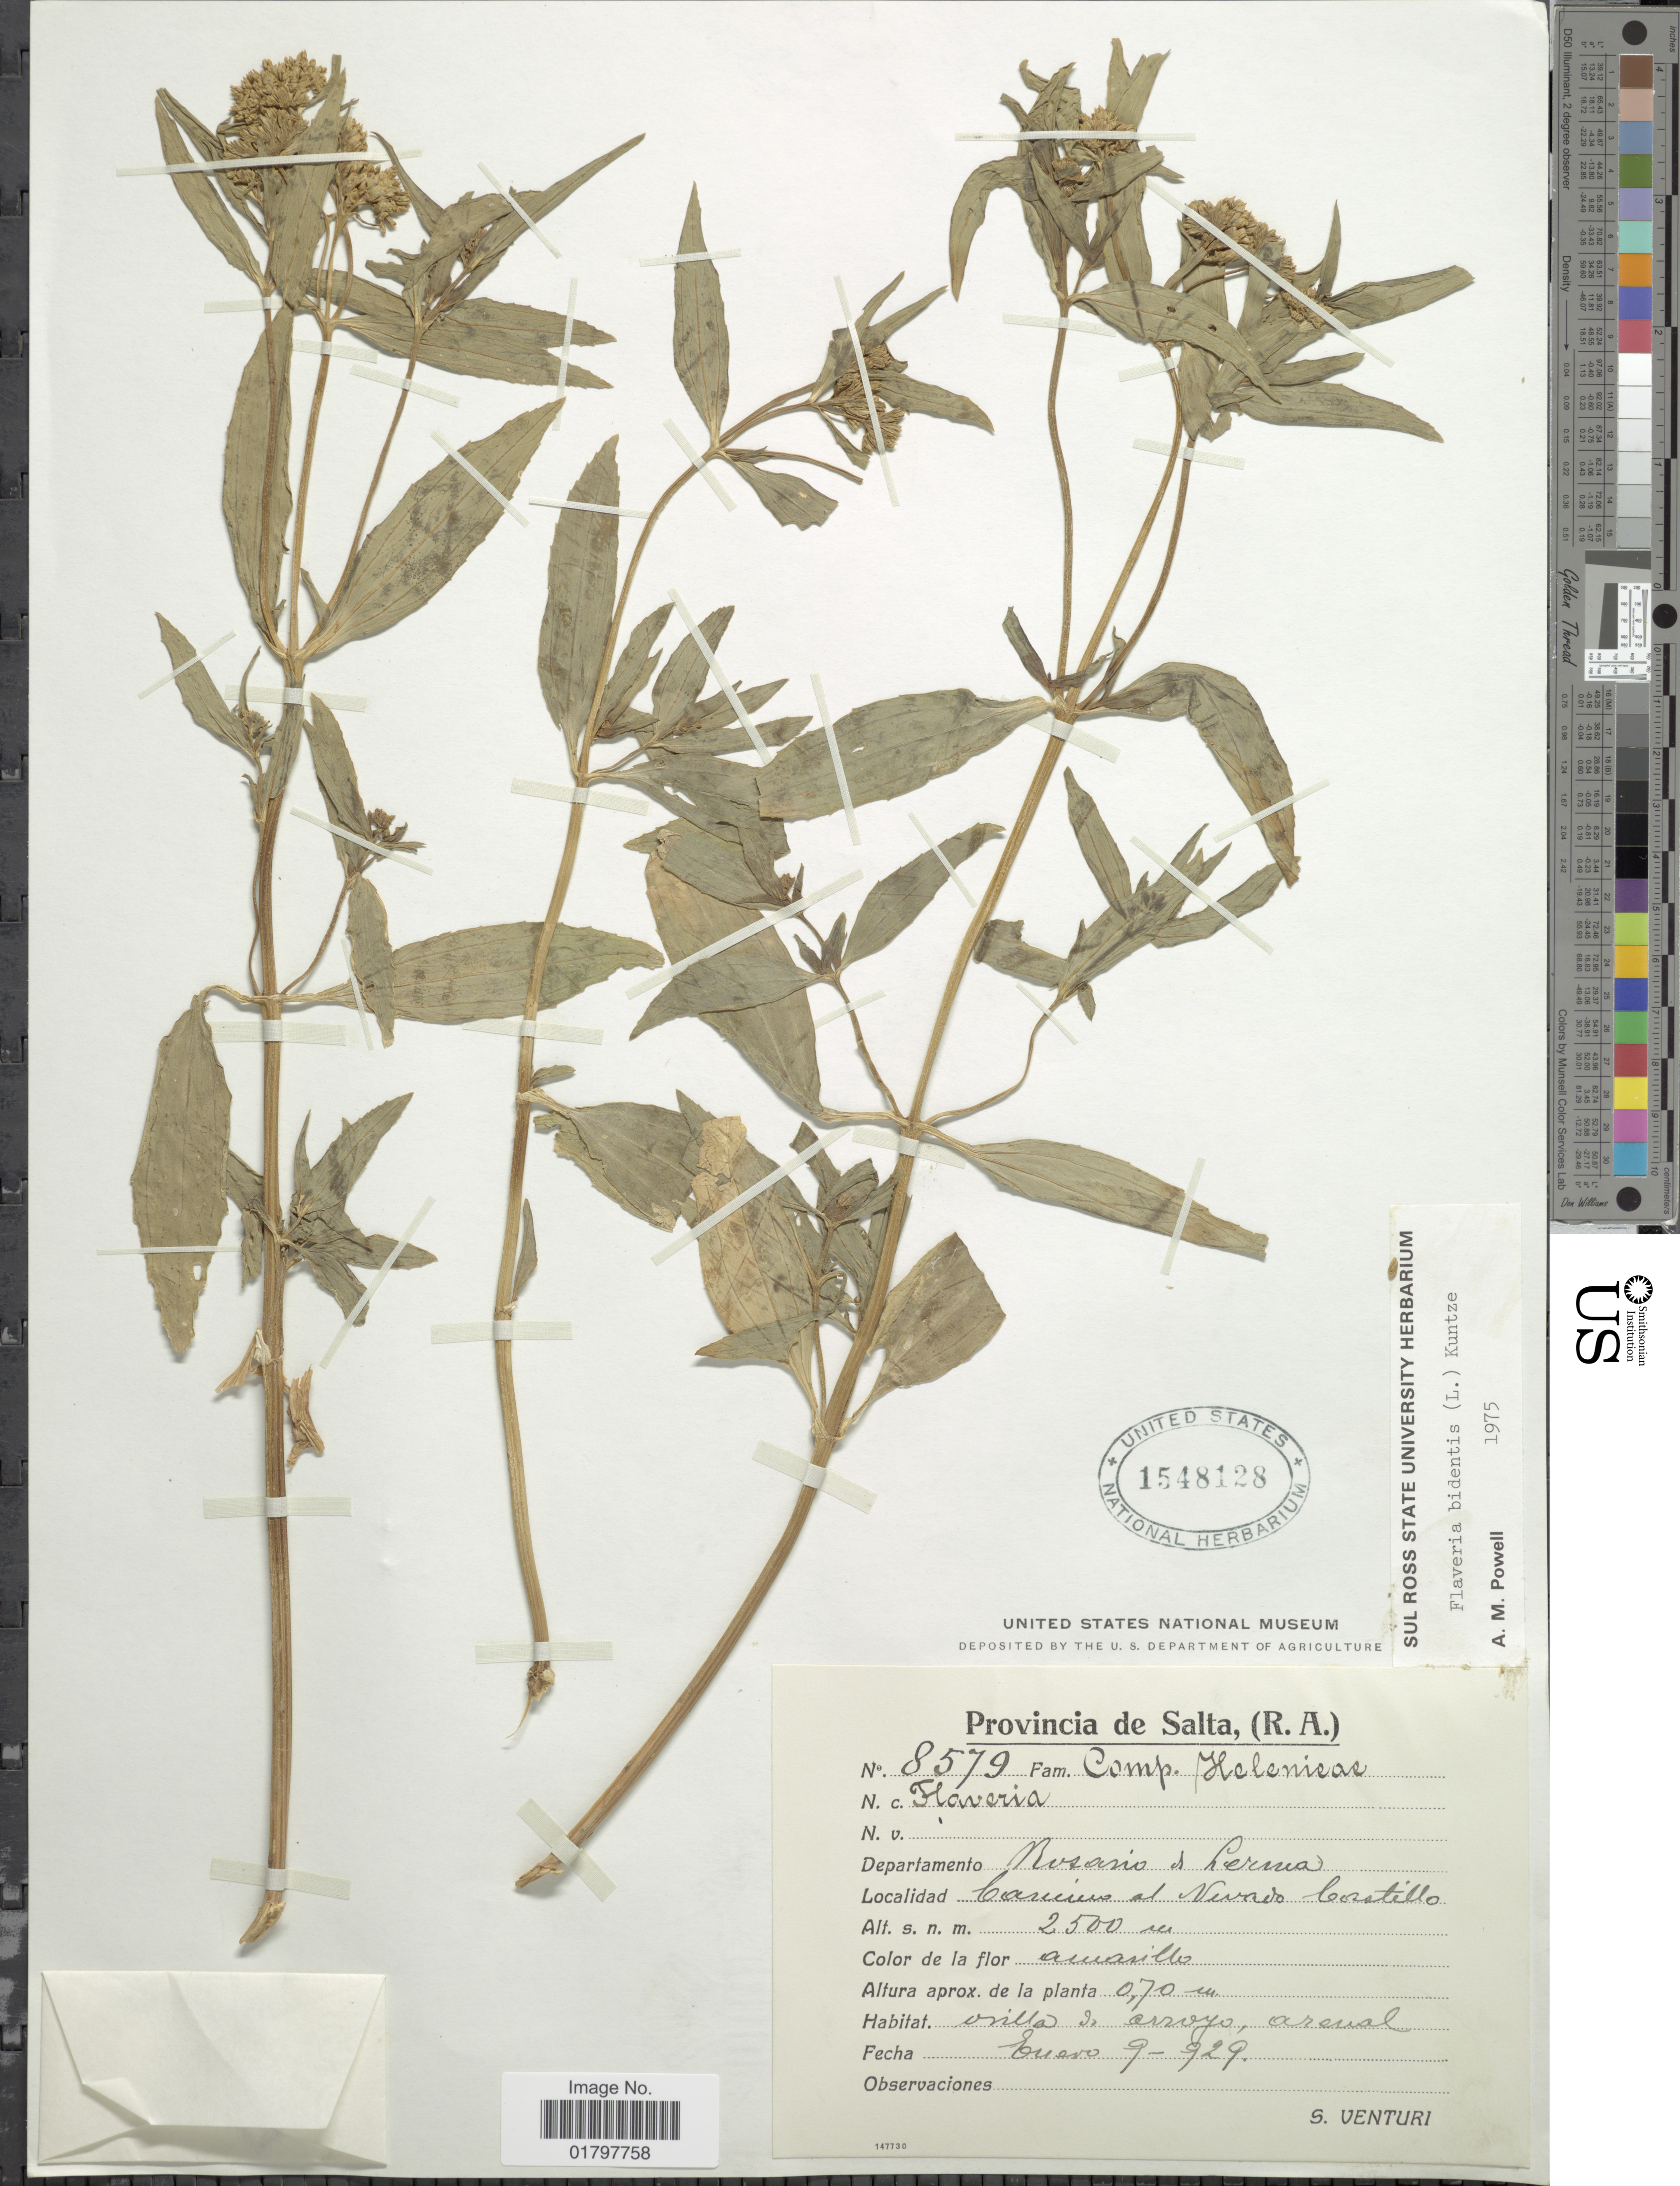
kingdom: Plantae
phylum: Tracheophyta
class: Magnoliopsida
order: Asterales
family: Asteraceae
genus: Flaveria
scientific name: Flaveria bidentis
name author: (L.) Kuntze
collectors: S. Venturi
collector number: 8579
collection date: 1929-01-09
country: Argentina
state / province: Salta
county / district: Rosario de Lerma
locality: Camino al Nevado Castillo.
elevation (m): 2500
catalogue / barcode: US 1548128